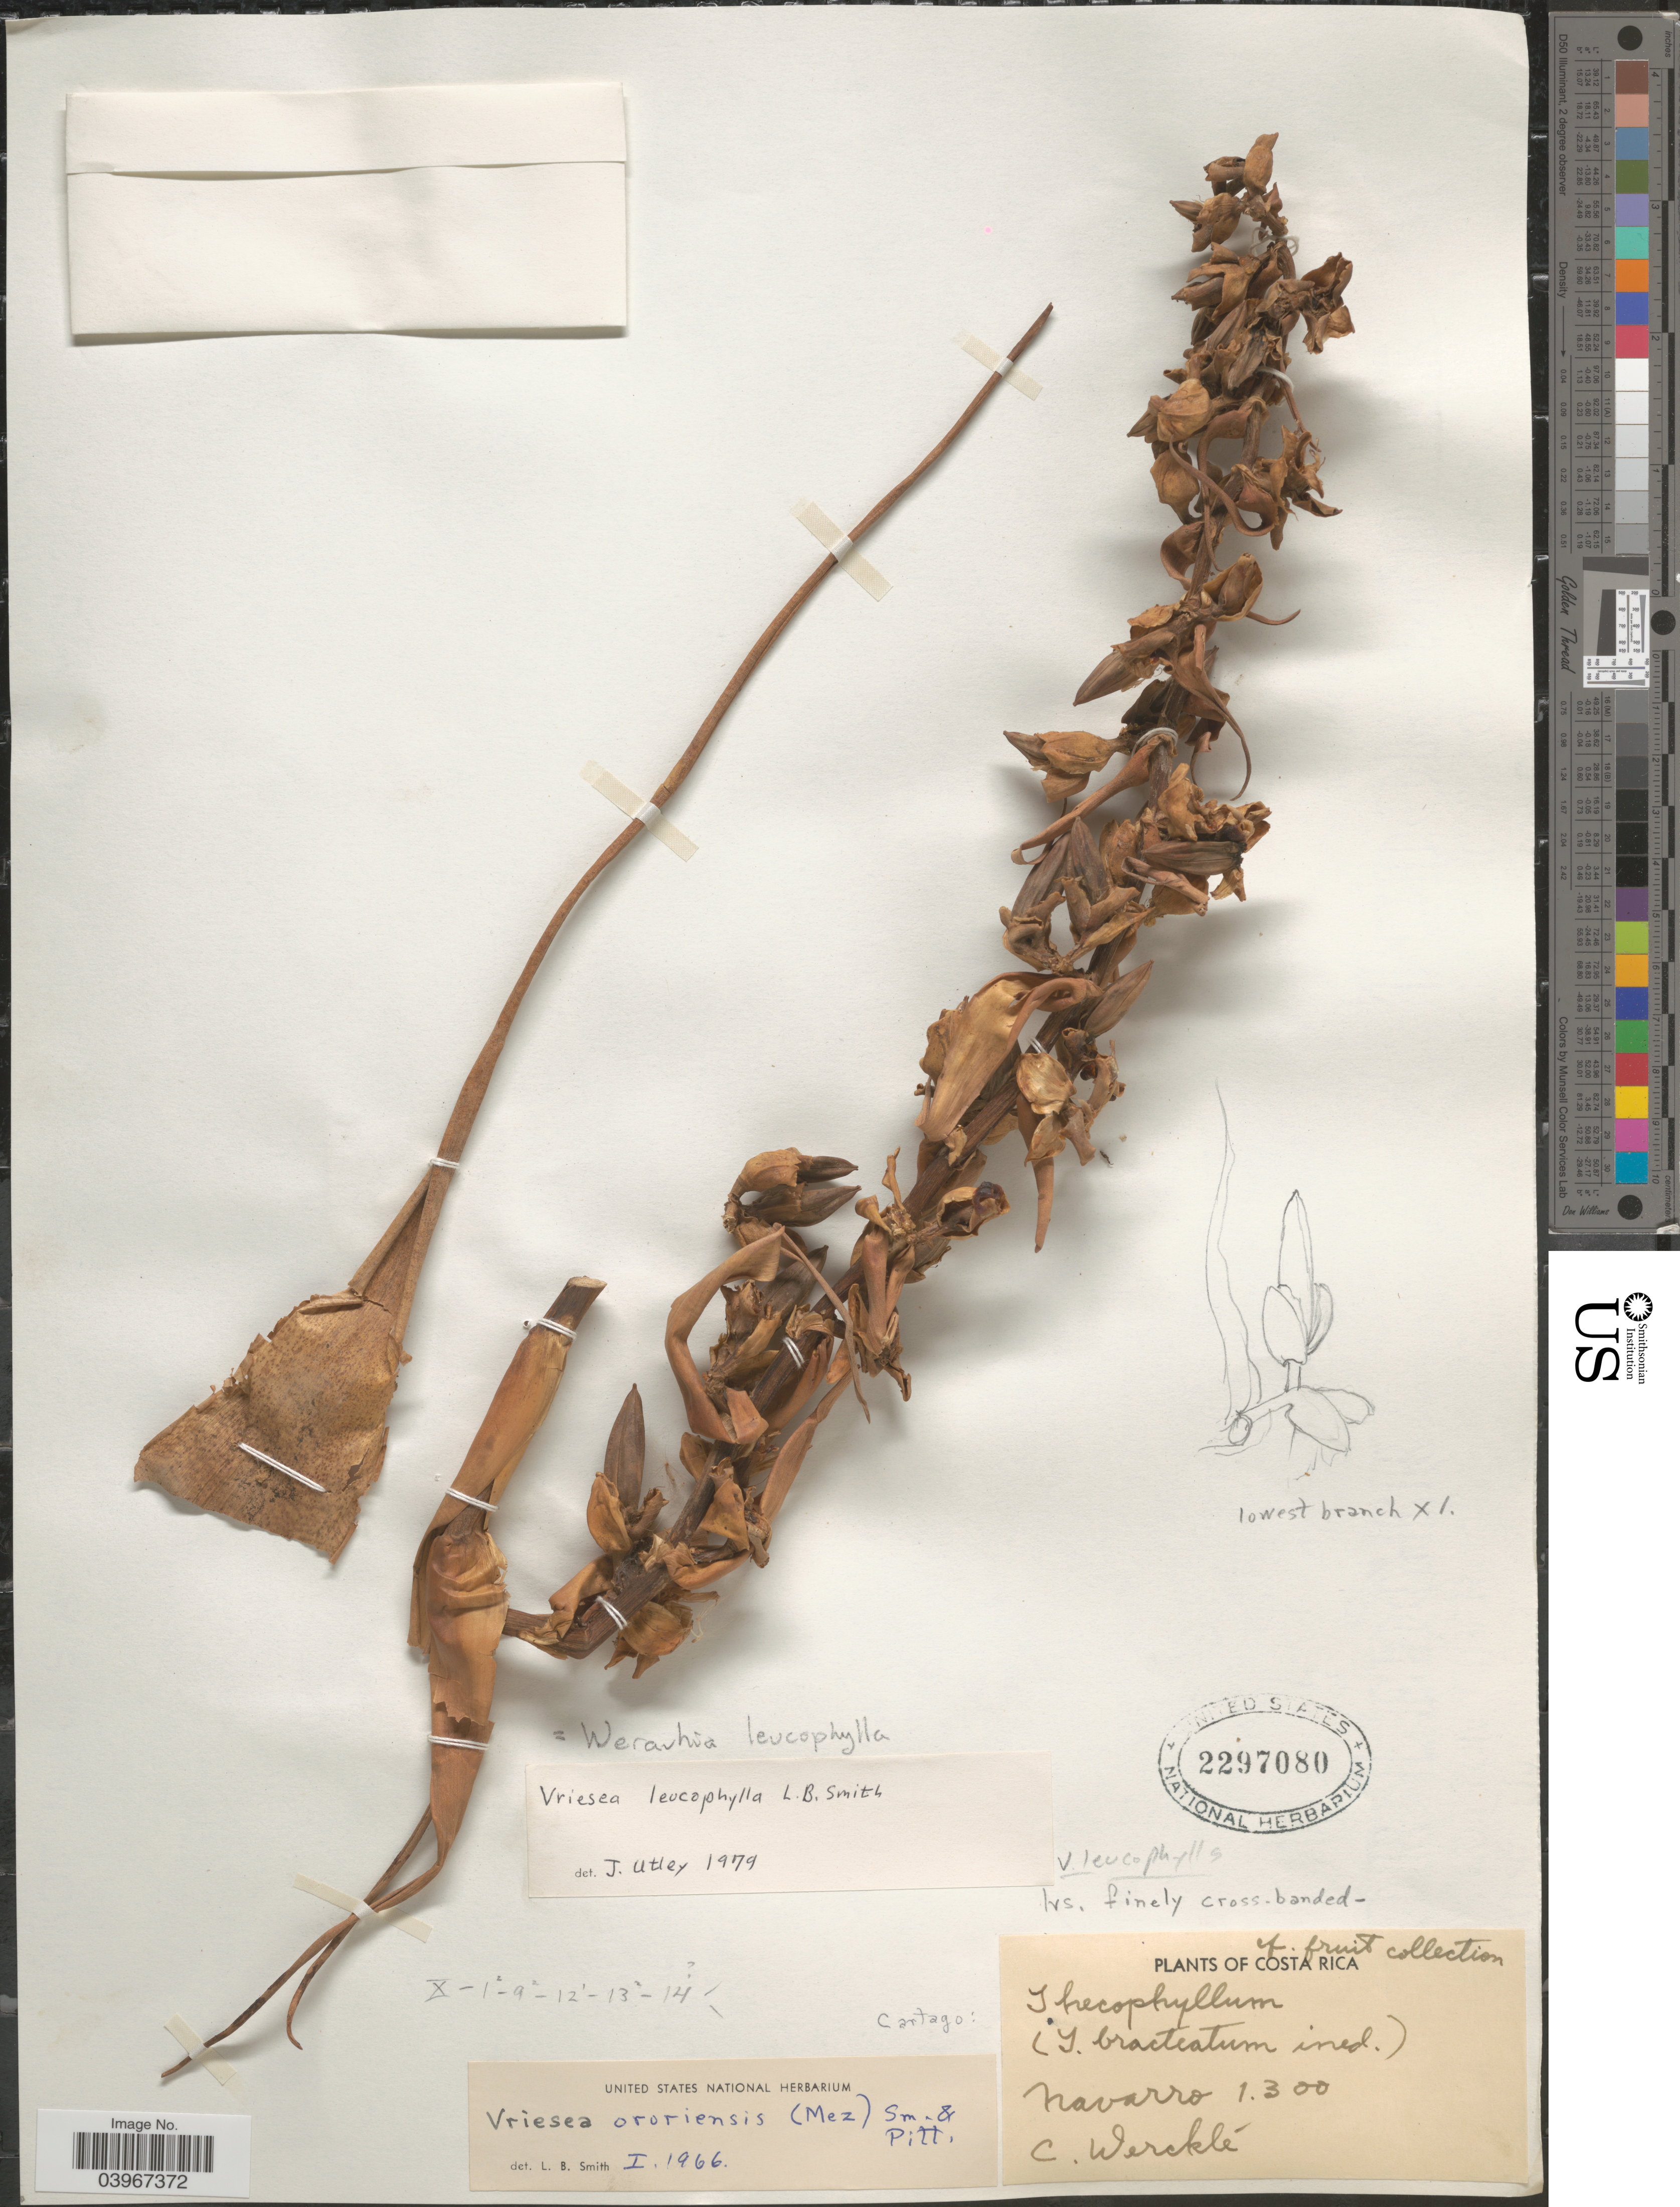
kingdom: Plantae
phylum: Tracheophyta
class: Liliopsida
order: Poales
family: Bromeliaceae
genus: Werauhia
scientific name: Werauhia leucophylla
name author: (L.B. Sm.) J.R. Grant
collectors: C. Wercklé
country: Costa Rica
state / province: Cartago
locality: Navarro.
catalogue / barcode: US 2297080